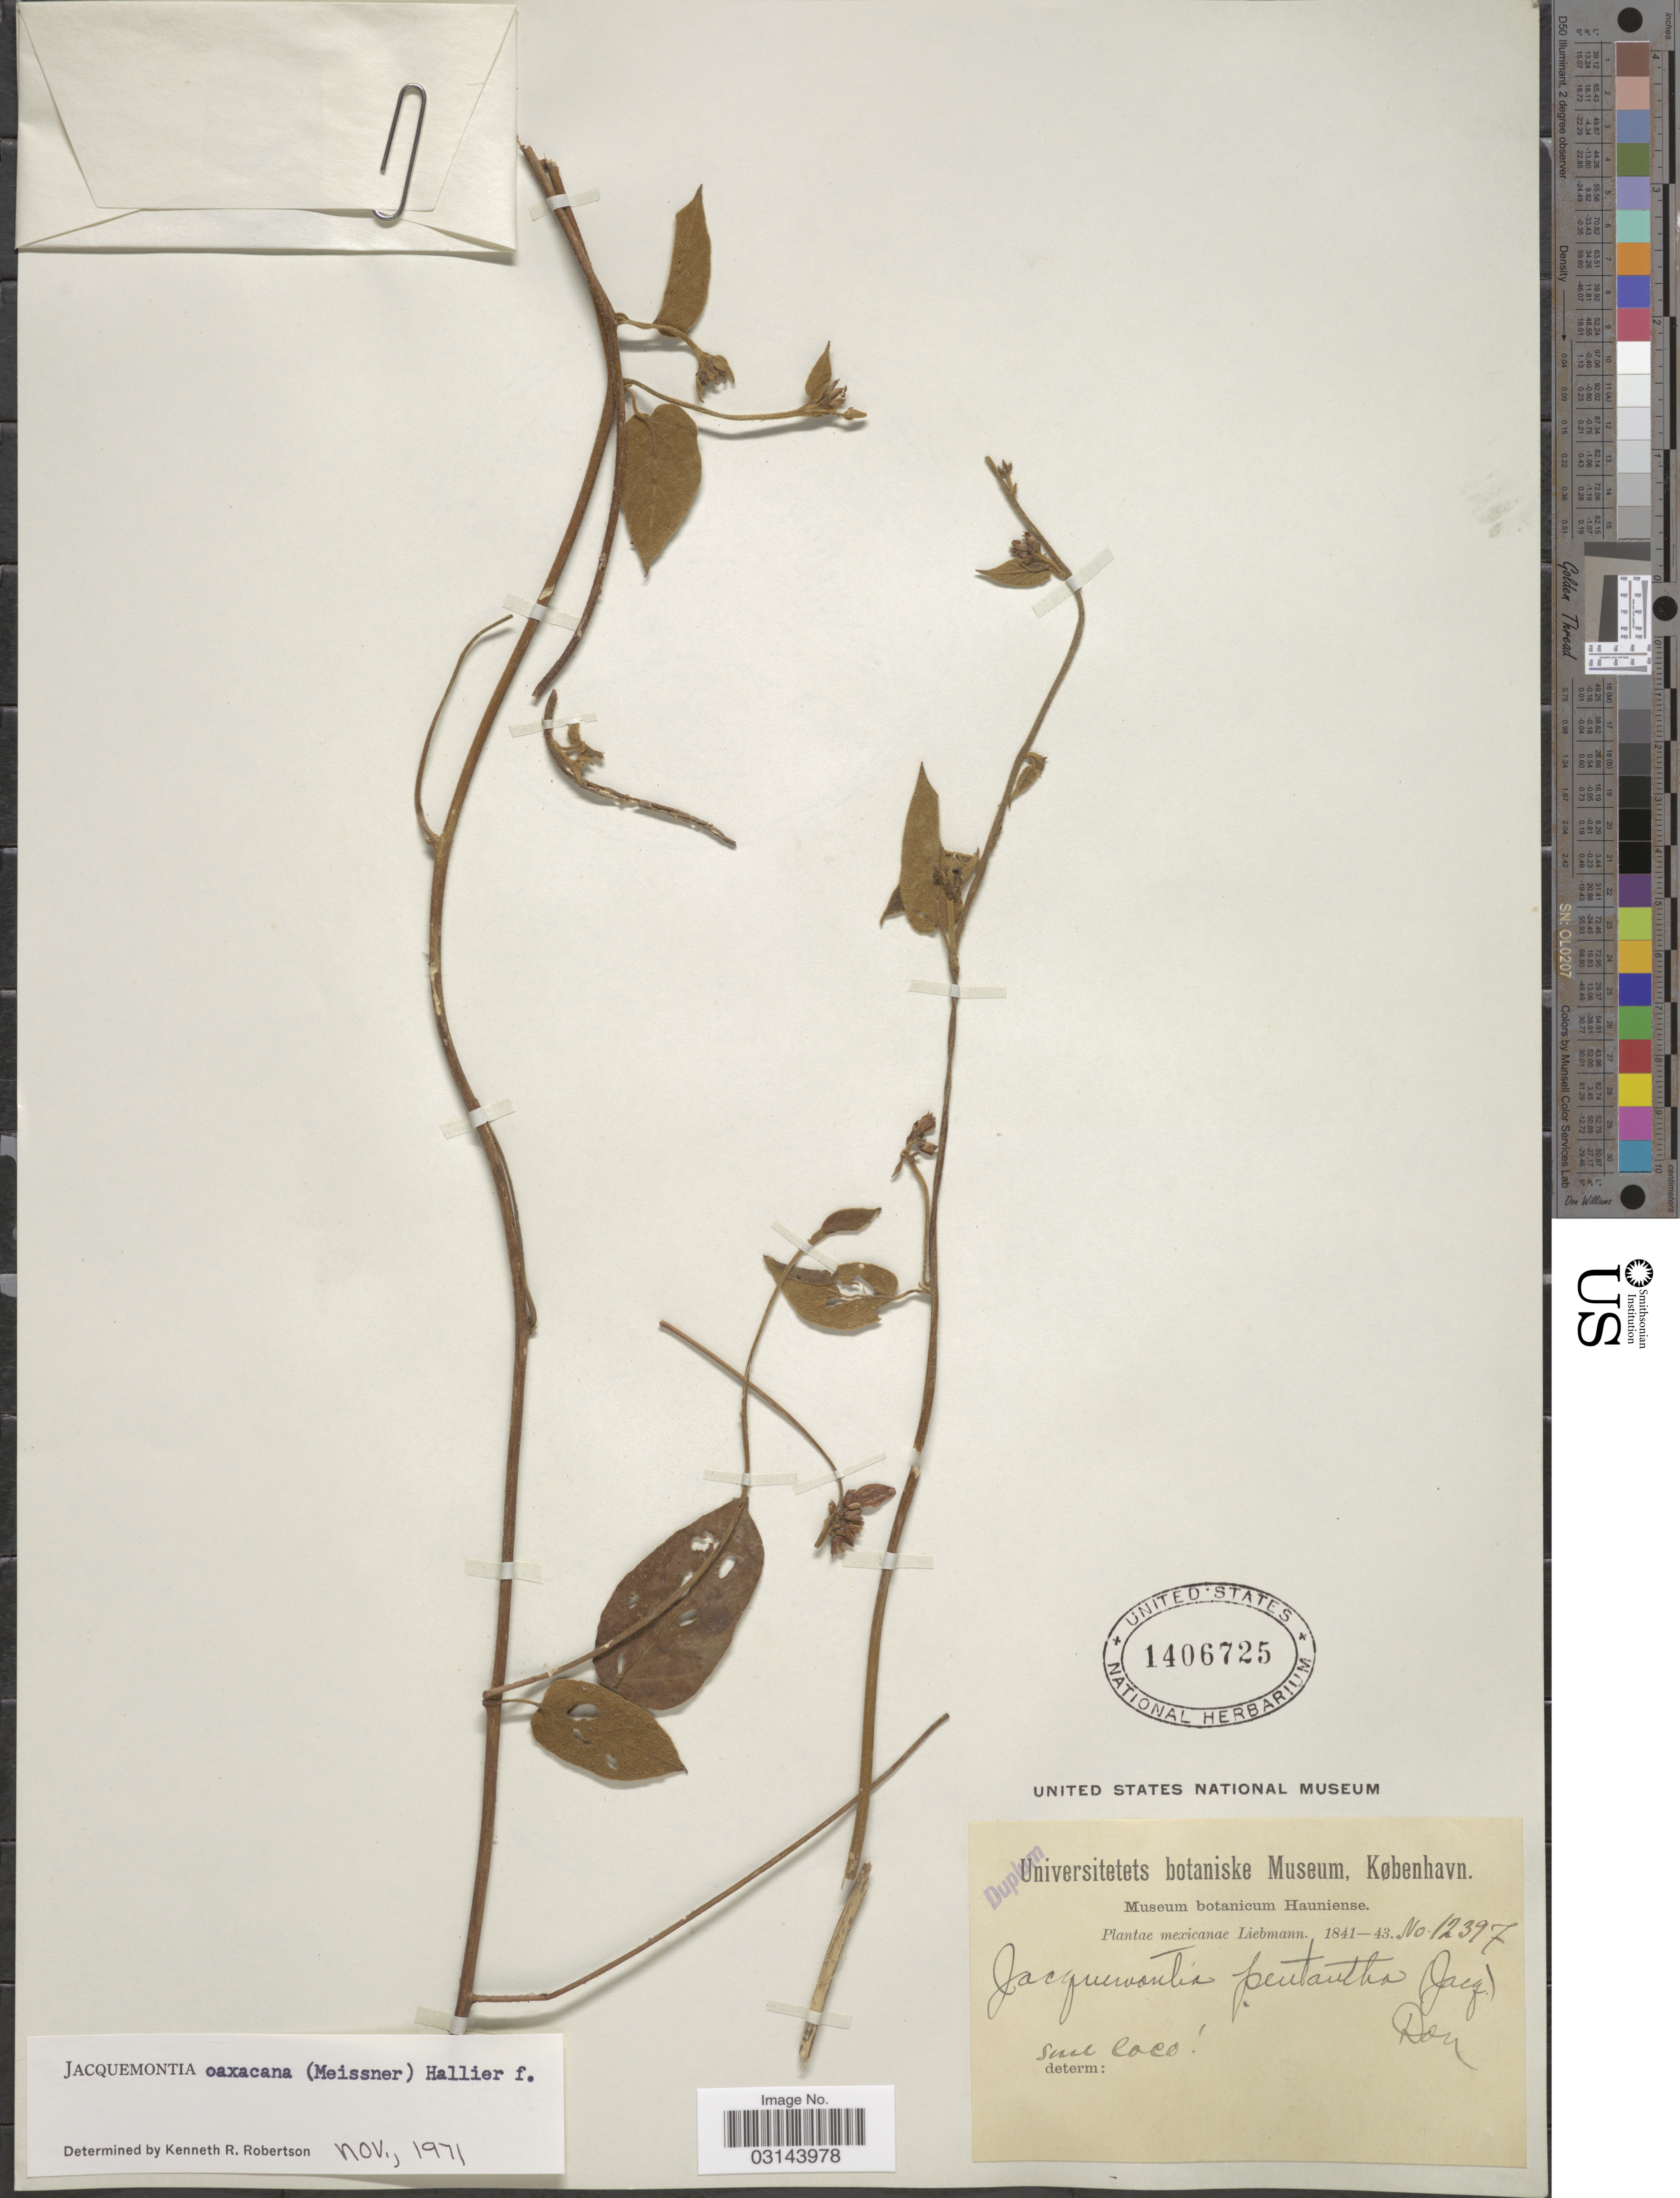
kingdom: Plantae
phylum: Tracheophyta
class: Magnoliopsida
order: Solanales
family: Convolvulaceae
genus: Jacquemontia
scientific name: Jacquemontia oaxacana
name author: (Meisn.) Hallier f.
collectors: Liebmann, --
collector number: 12397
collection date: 1841/1843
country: Mexico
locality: Sine loco.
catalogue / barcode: US 1406725